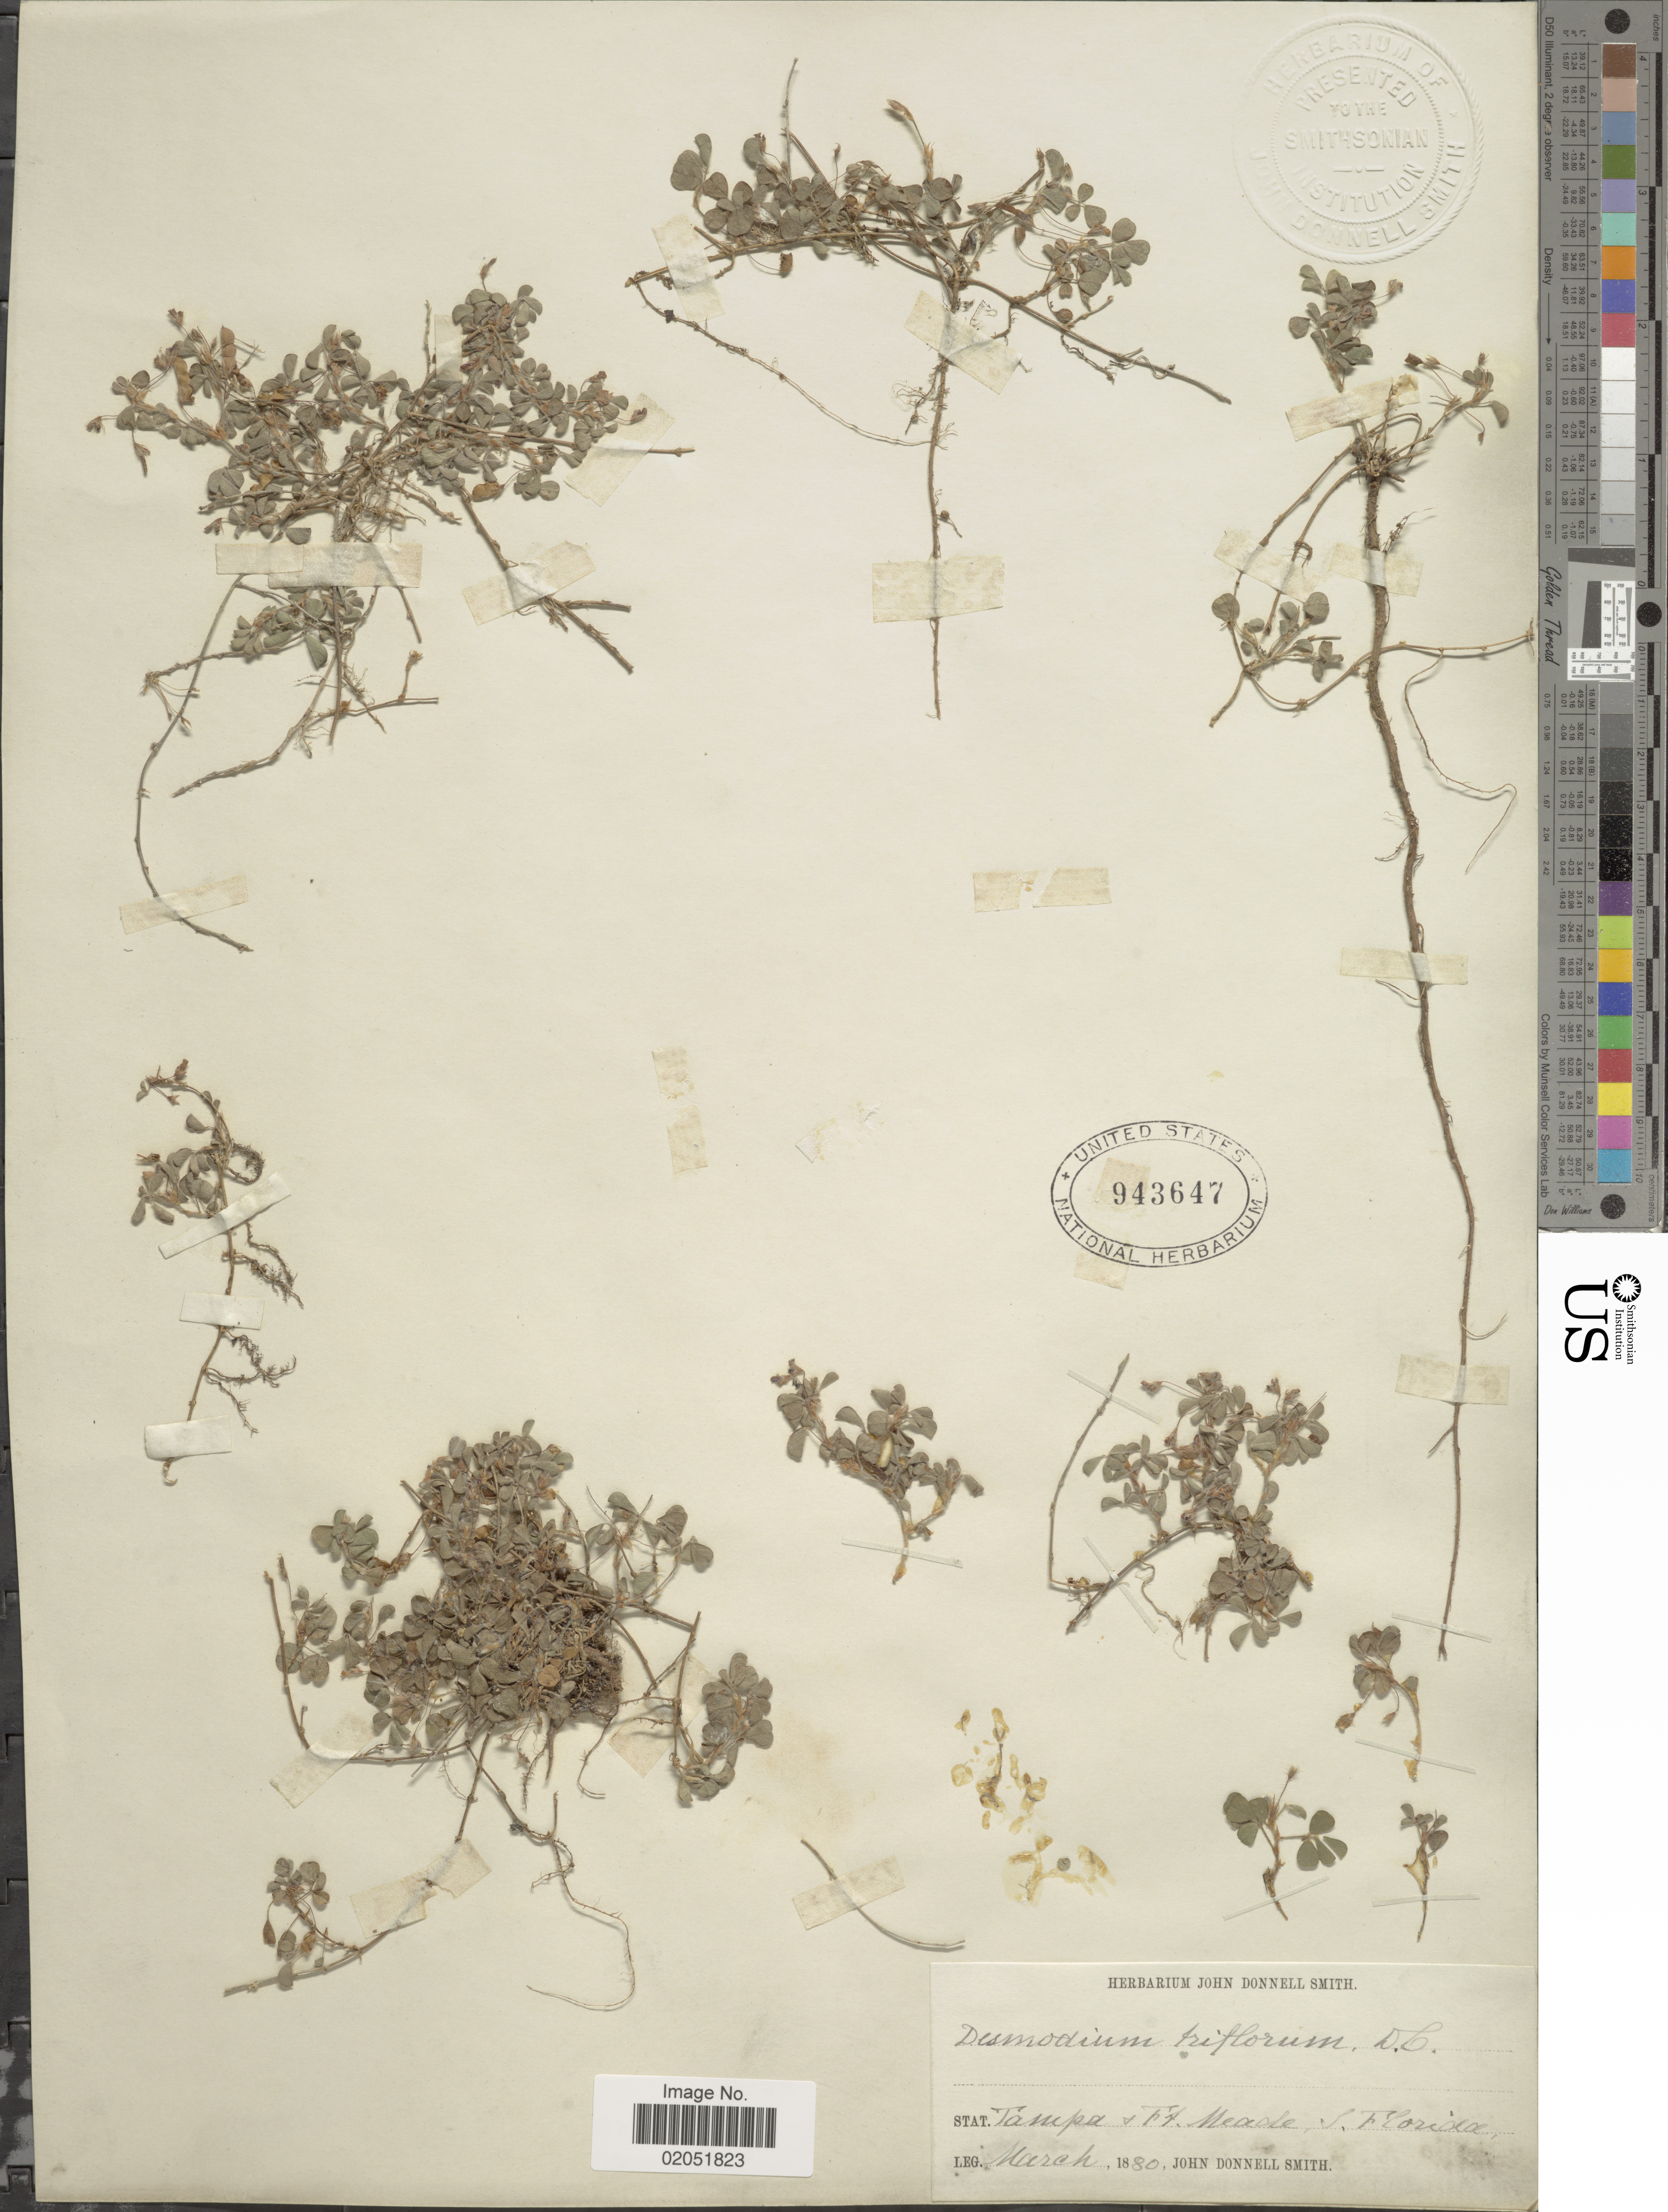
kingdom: Plantae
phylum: Tracheophyta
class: Magnoliopsida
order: Fabales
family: Fabaceae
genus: Grona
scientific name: Grona triflora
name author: (L.) H. Ohashi & K. Ohashi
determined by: Strong, Mark T., (BOT), Smithsonian Institution - National Museum of Natural History (UNITED STATES)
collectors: J. Donnell Smith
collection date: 1880-03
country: United States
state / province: Florida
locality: Stat. Tampa & Ft. Meade S. Florida.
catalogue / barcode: US 943647